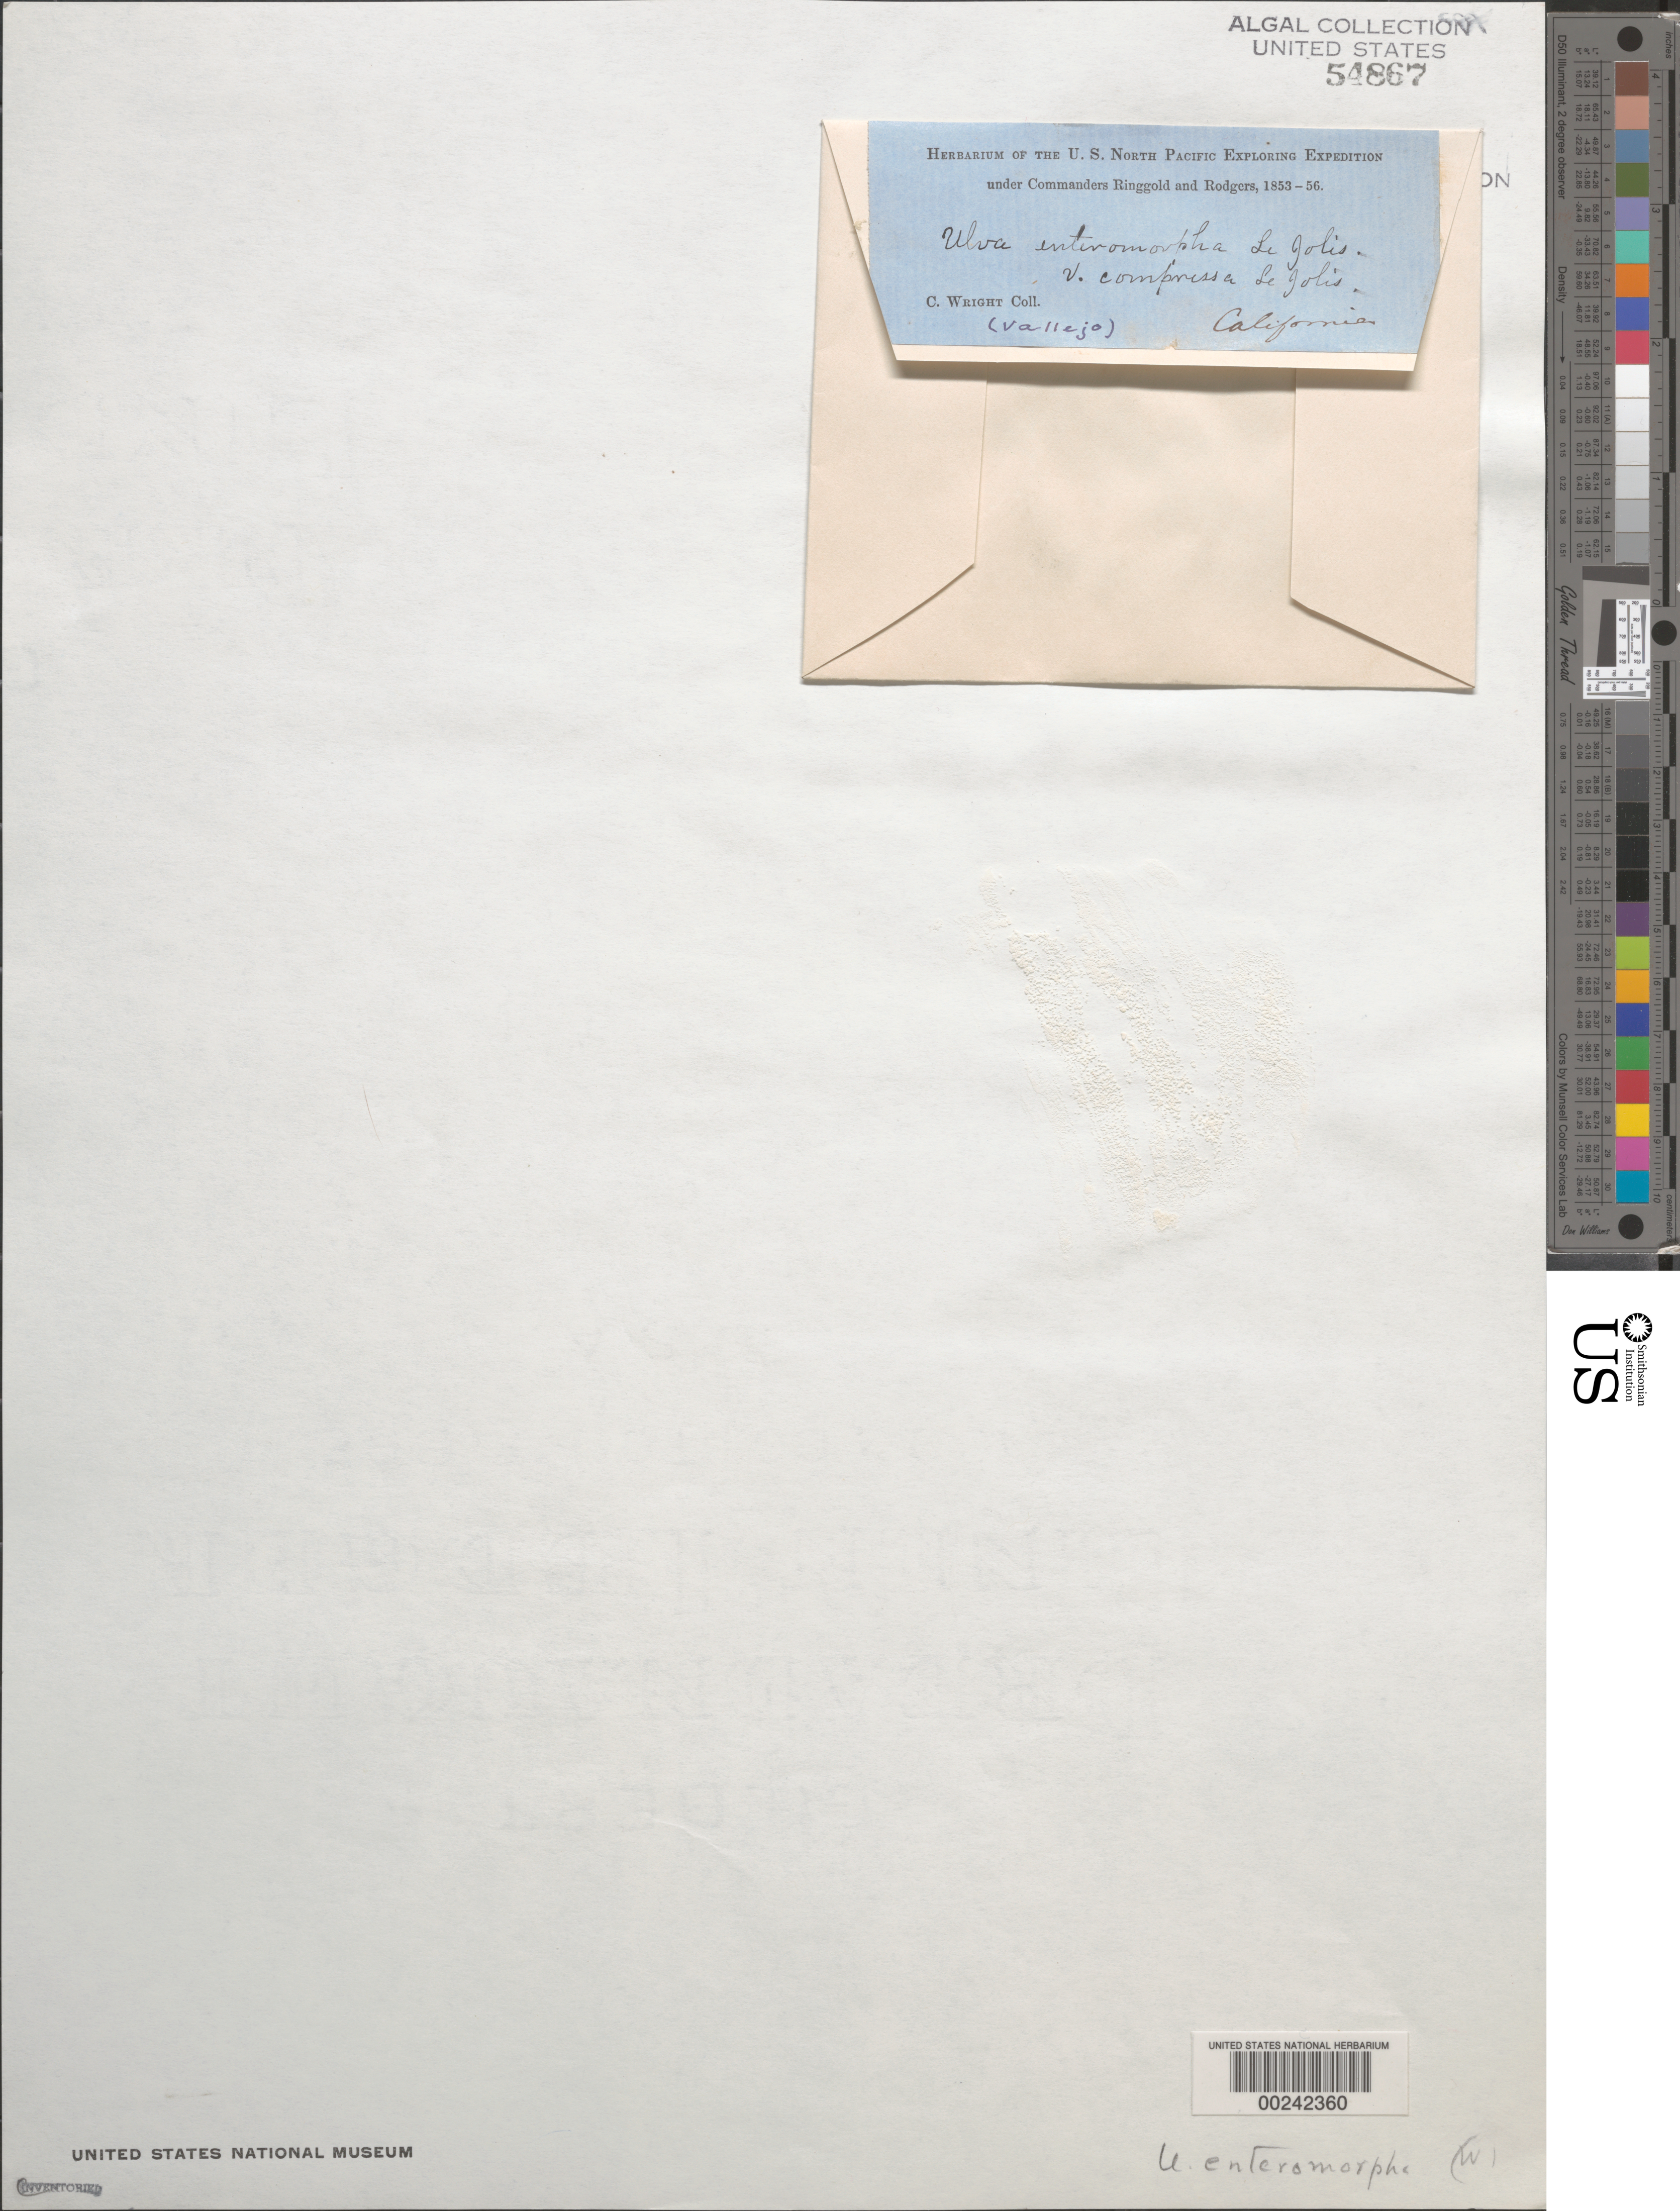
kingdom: Plantae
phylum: Chlorophyta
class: Ulvophyceae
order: Ulvales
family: Ulvaceae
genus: Ulva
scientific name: Ulva enteromorpha var. compressa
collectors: C. Wright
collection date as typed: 1855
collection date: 1855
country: United States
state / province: California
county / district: Solano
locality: Vallejo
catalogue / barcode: US 54867